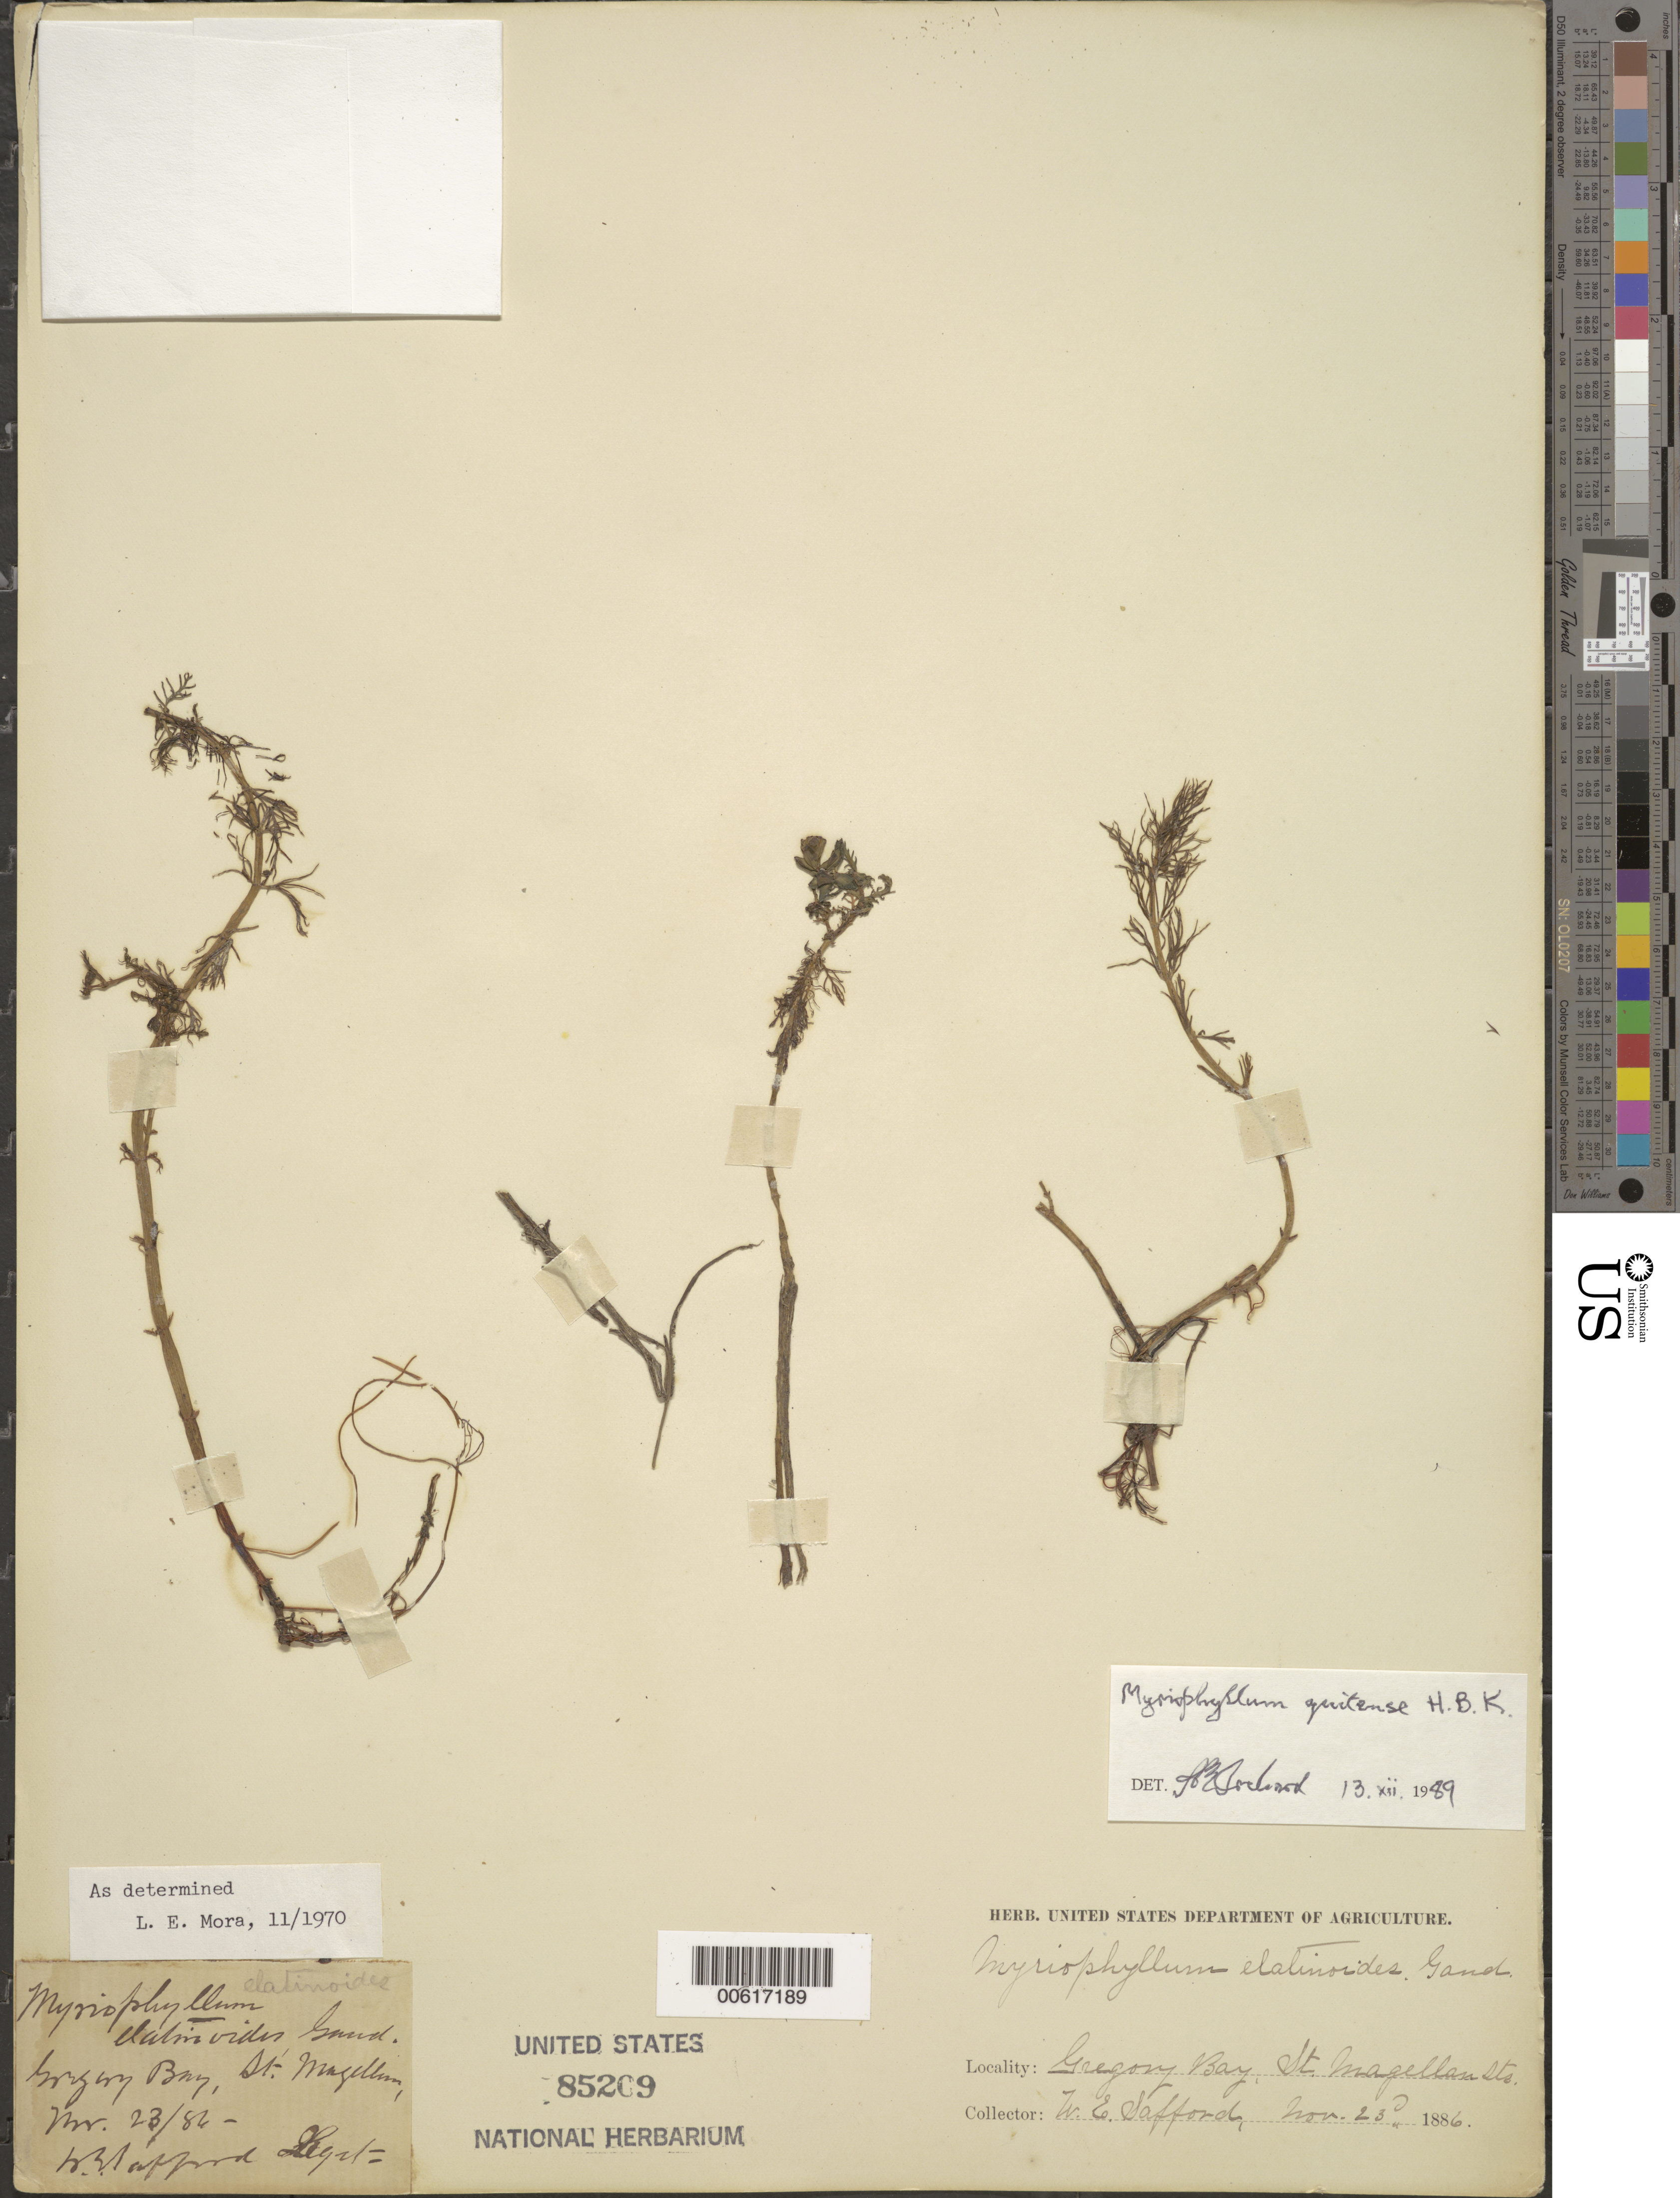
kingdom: Plantae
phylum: Tracheophyta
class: Magnoliopsida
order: Saxifragales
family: Haloragaceae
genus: Myriophyllum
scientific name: Myriophyllum quitense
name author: Kunth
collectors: W. E. Safford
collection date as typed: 23 Nov 1886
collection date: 1886-11-23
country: Chile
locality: St. Magellan Str., Gregory Bay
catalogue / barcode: US 85209